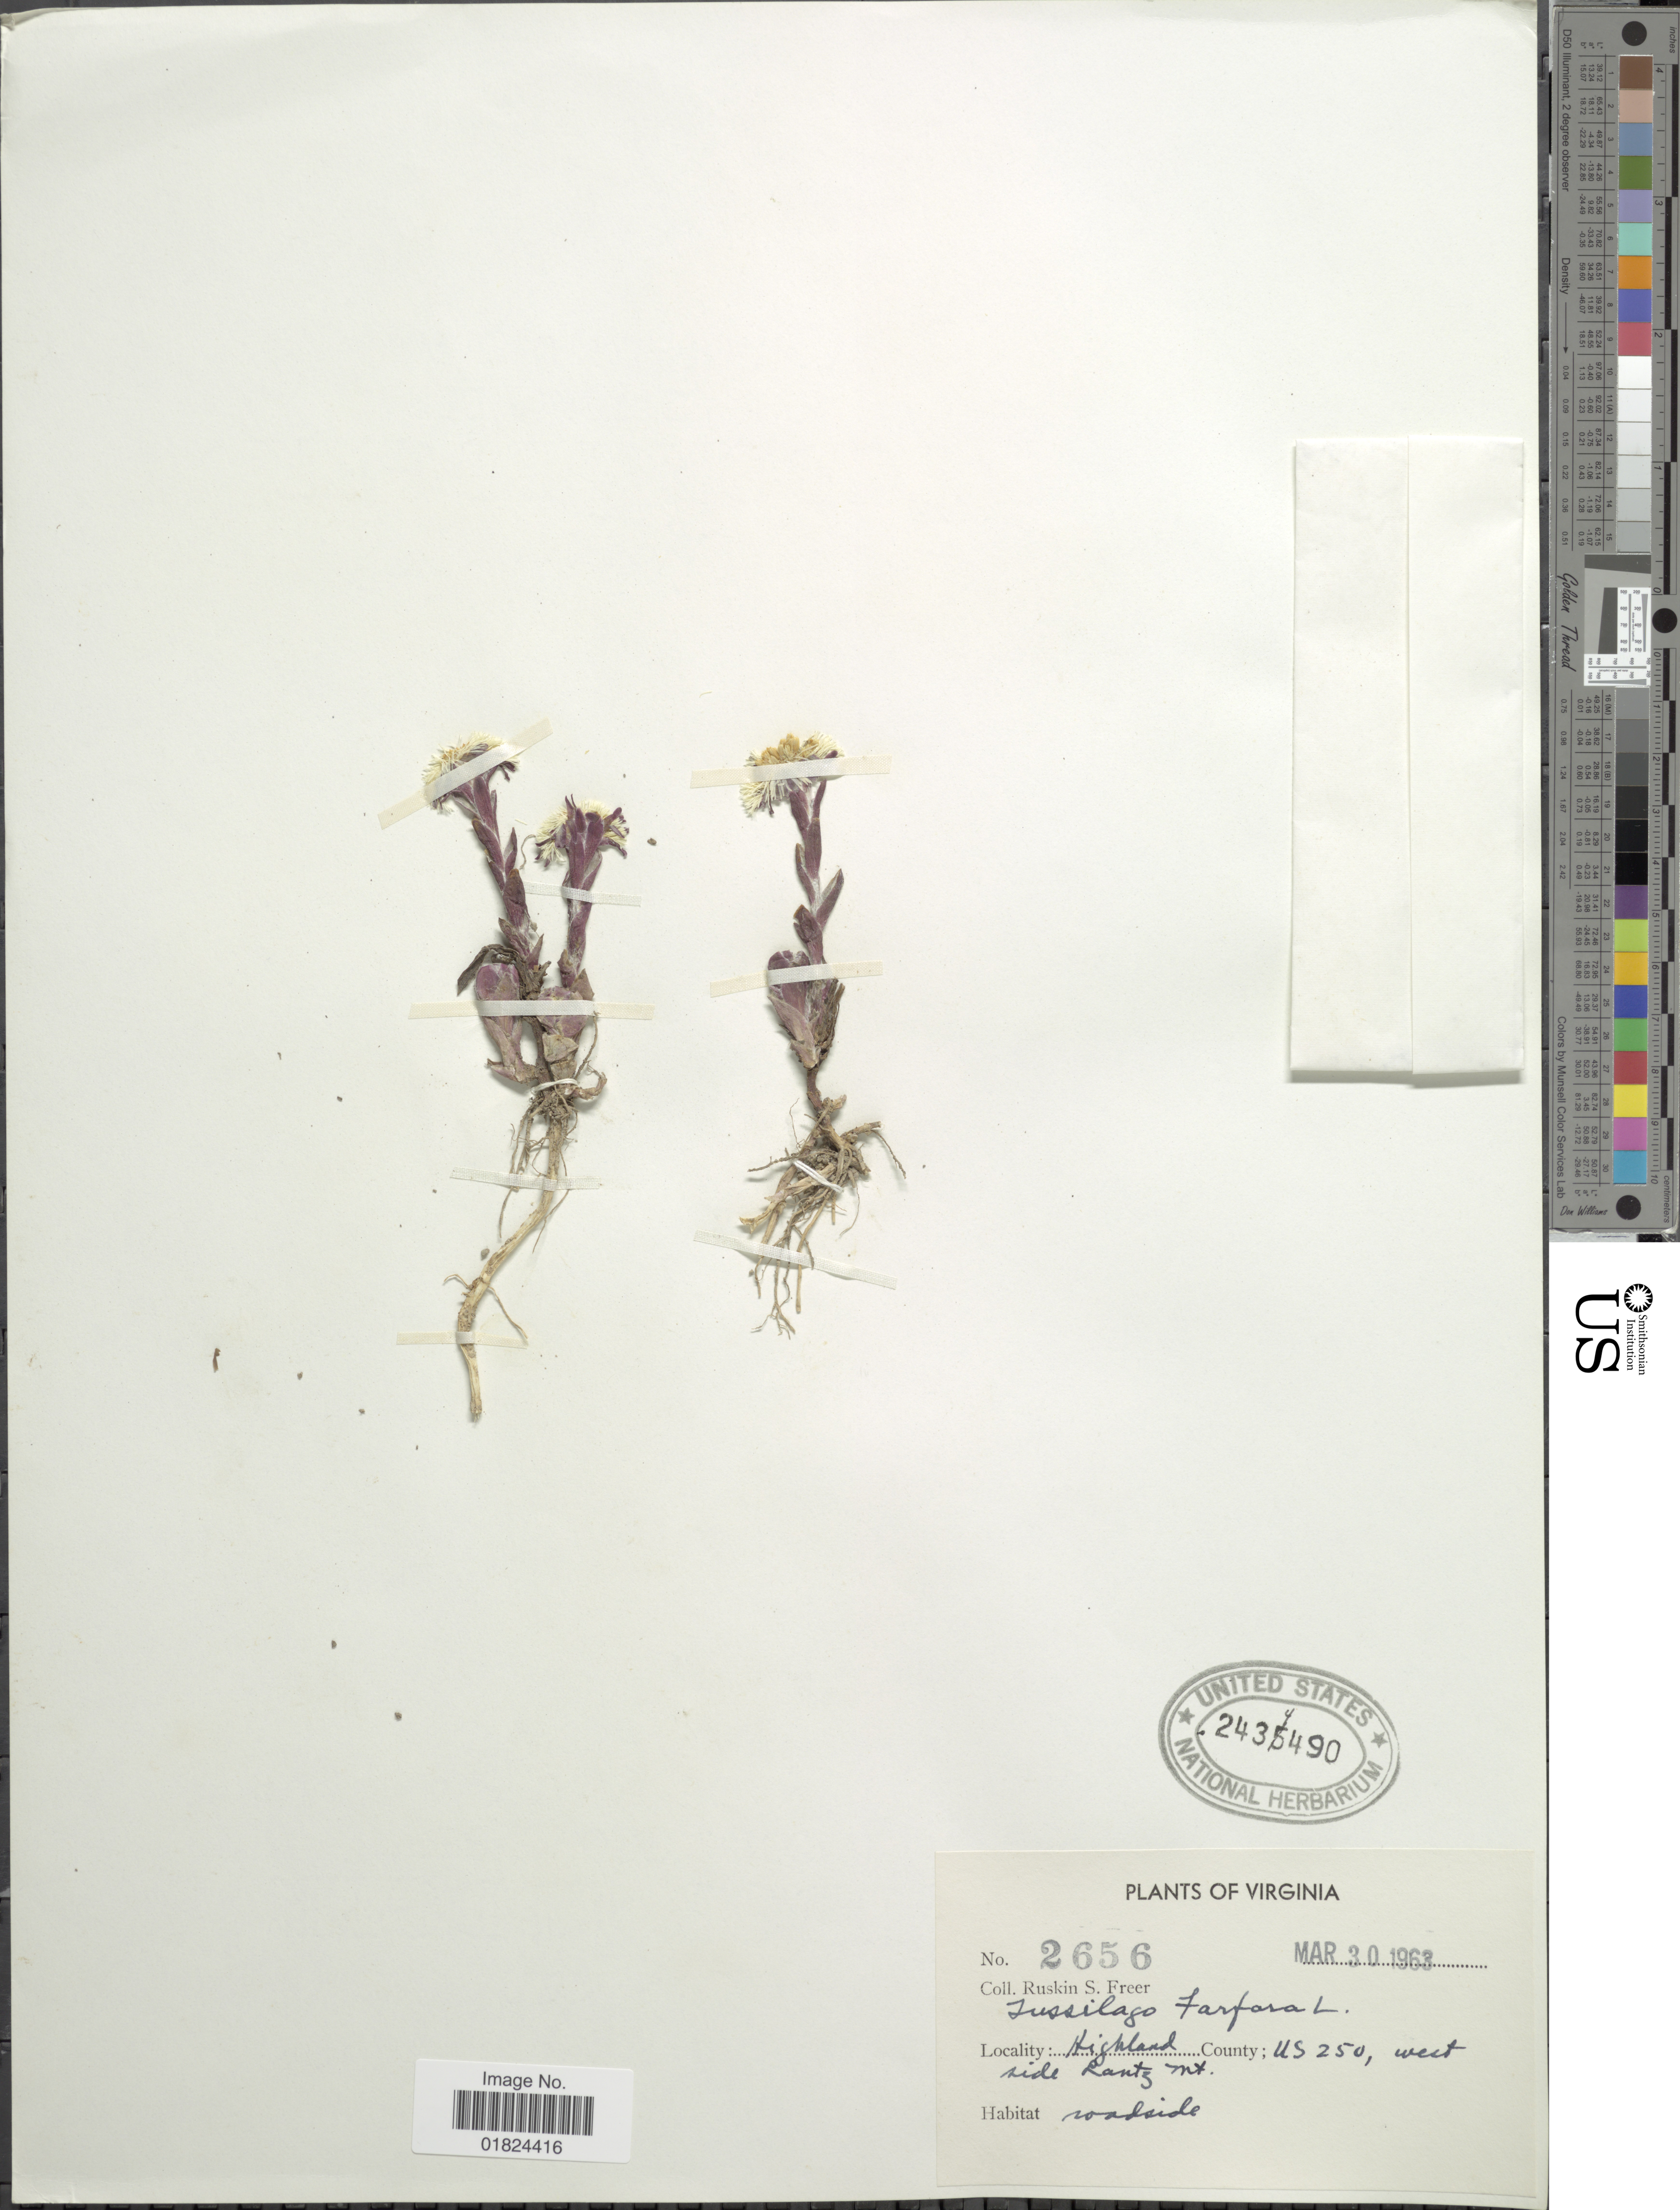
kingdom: Plantae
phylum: Tracheophyta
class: Magnoliopsida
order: Asterales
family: Asteraceae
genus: Tussilago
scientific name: Tussilago farfara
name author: L.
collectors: R. Freer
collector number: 2656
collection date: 1963-03-30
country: United States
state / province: Virginia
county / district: Highland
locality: U.S. 250, west side Lantz Mt.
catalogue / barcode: US 2434490